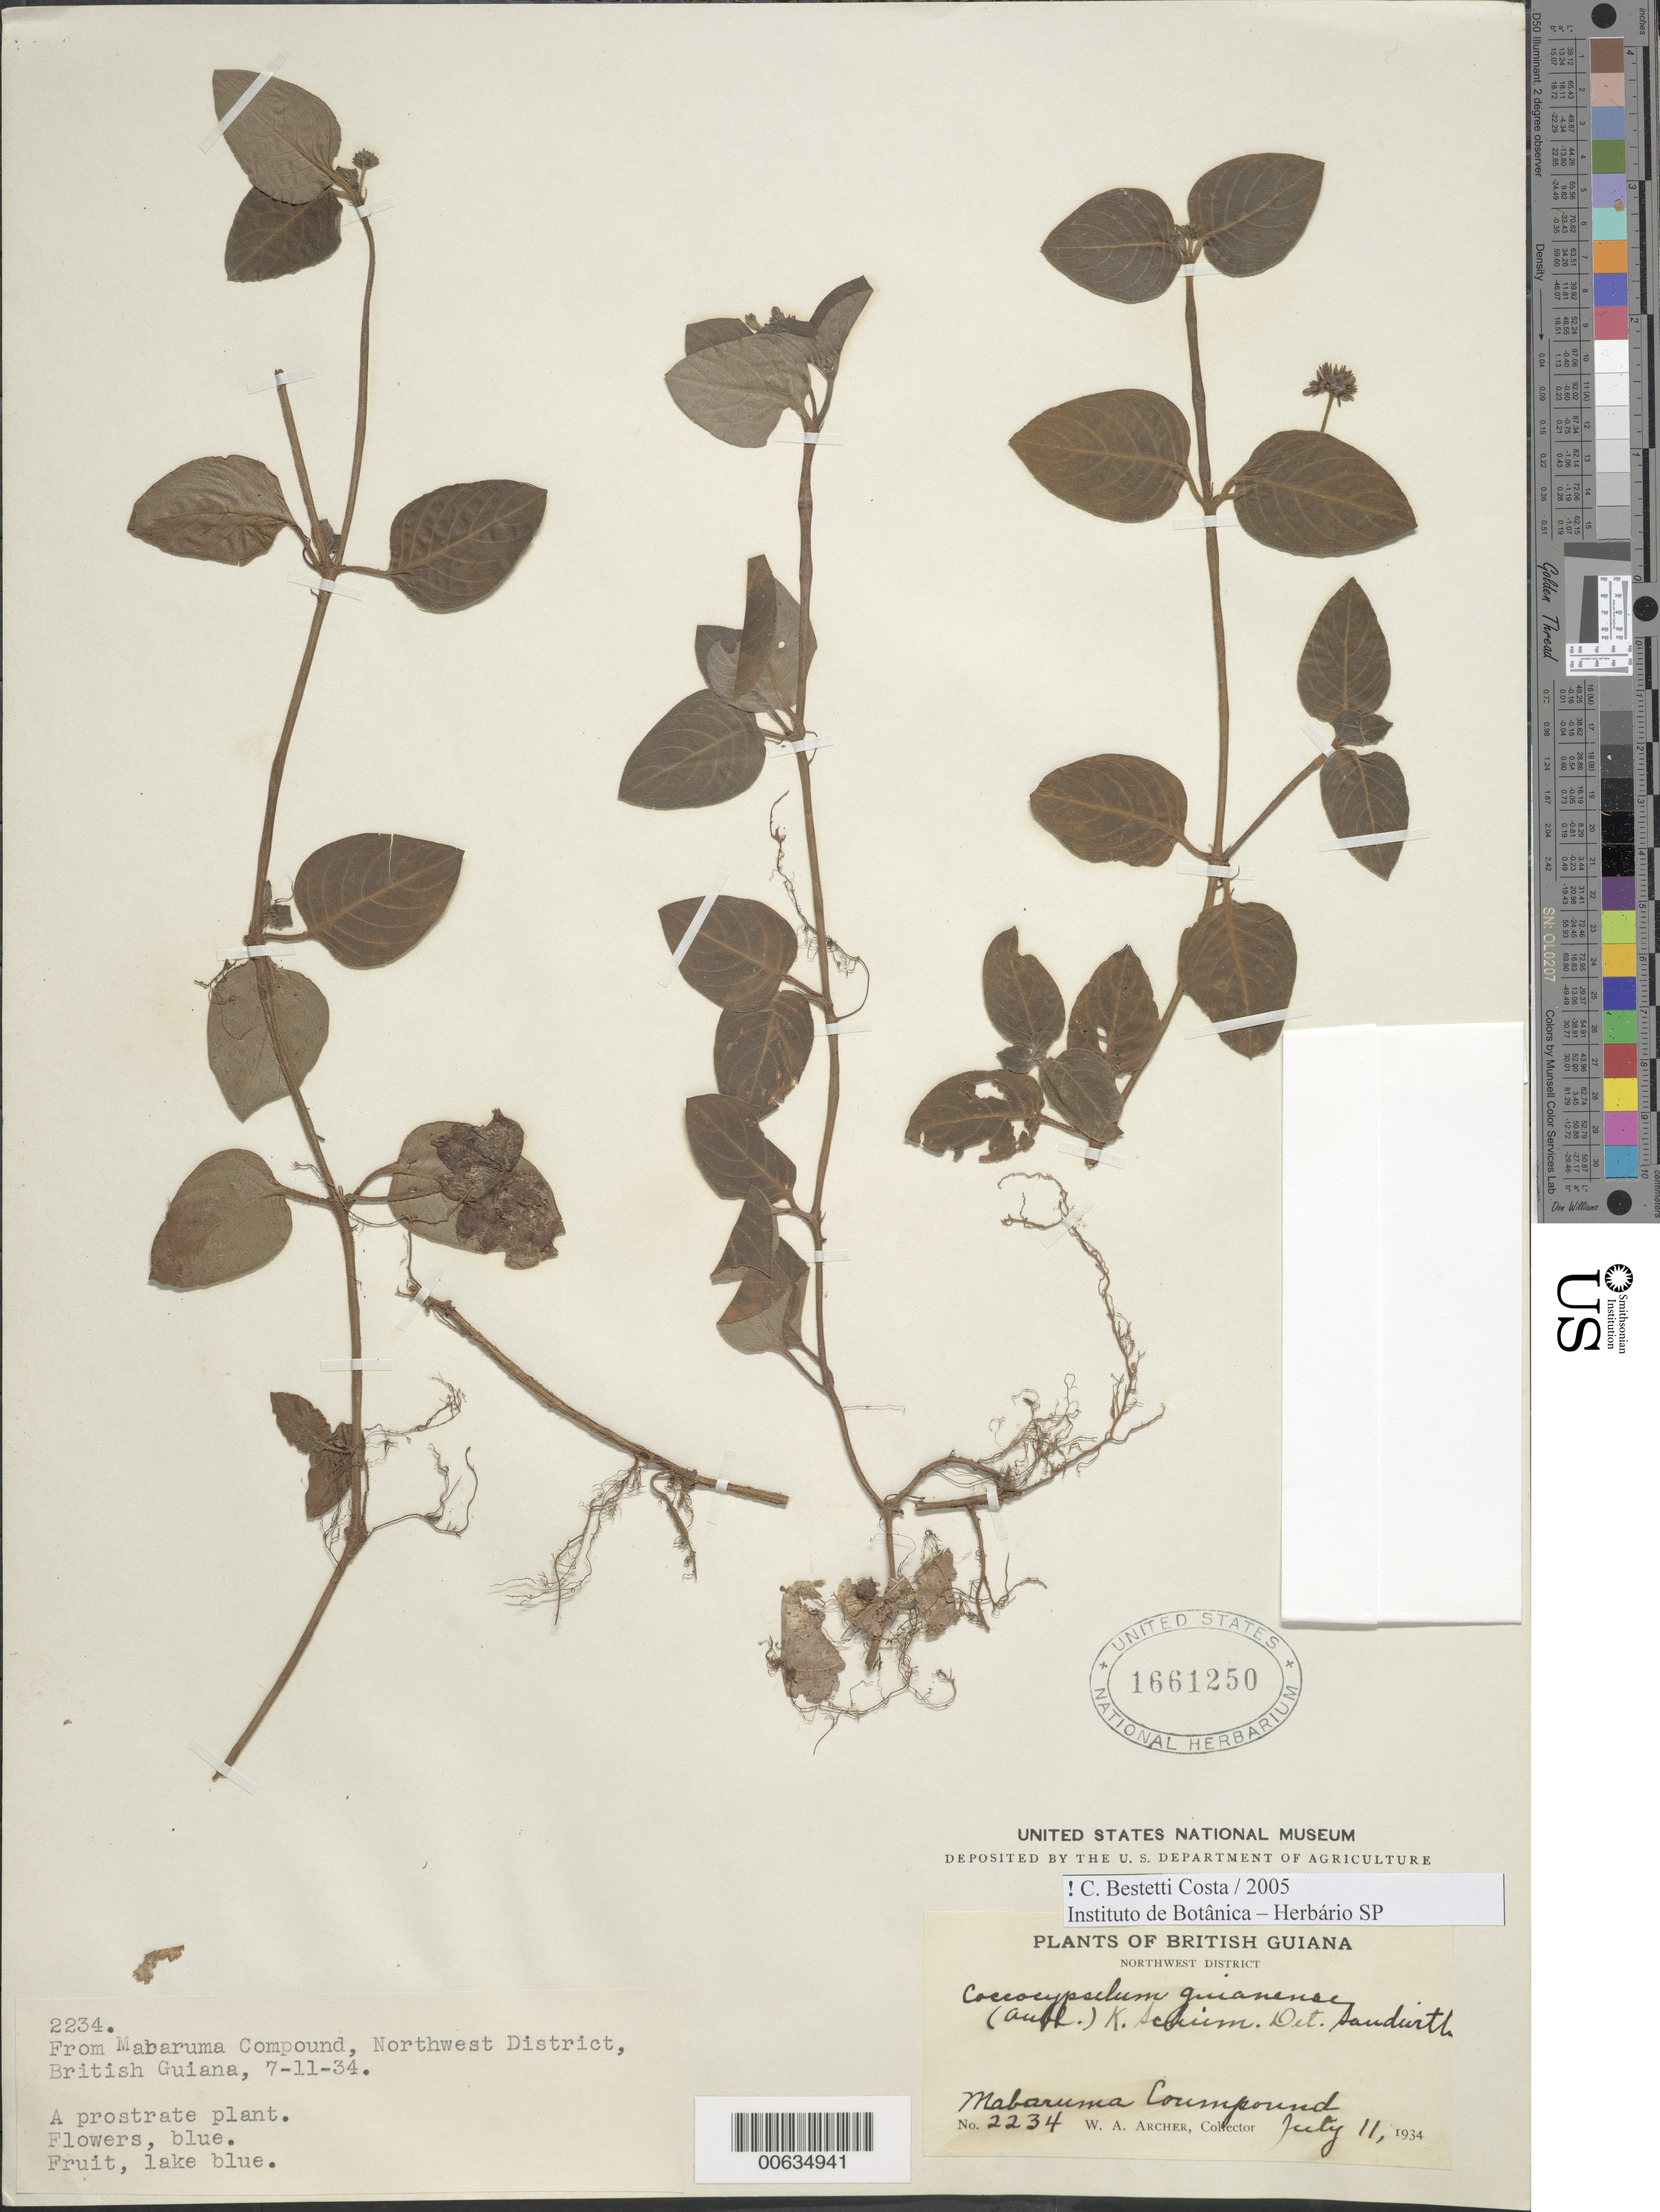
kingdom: Plantae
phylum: Tracheophyta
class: Magnoliopsida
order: Gentianales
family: Rubiaceae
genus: Coccocypselum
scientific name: Coccocypselum guianense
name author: (Aubl.) K. Schum.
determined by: Sandwith, N. Y.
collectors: W. A. Archer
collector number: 2234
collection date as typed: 11-Jul-34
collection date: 1934-07-11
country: Guyana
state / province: Barima-Waini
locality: Mabaruma Compound, NW Dist.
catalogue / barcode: US 1661250